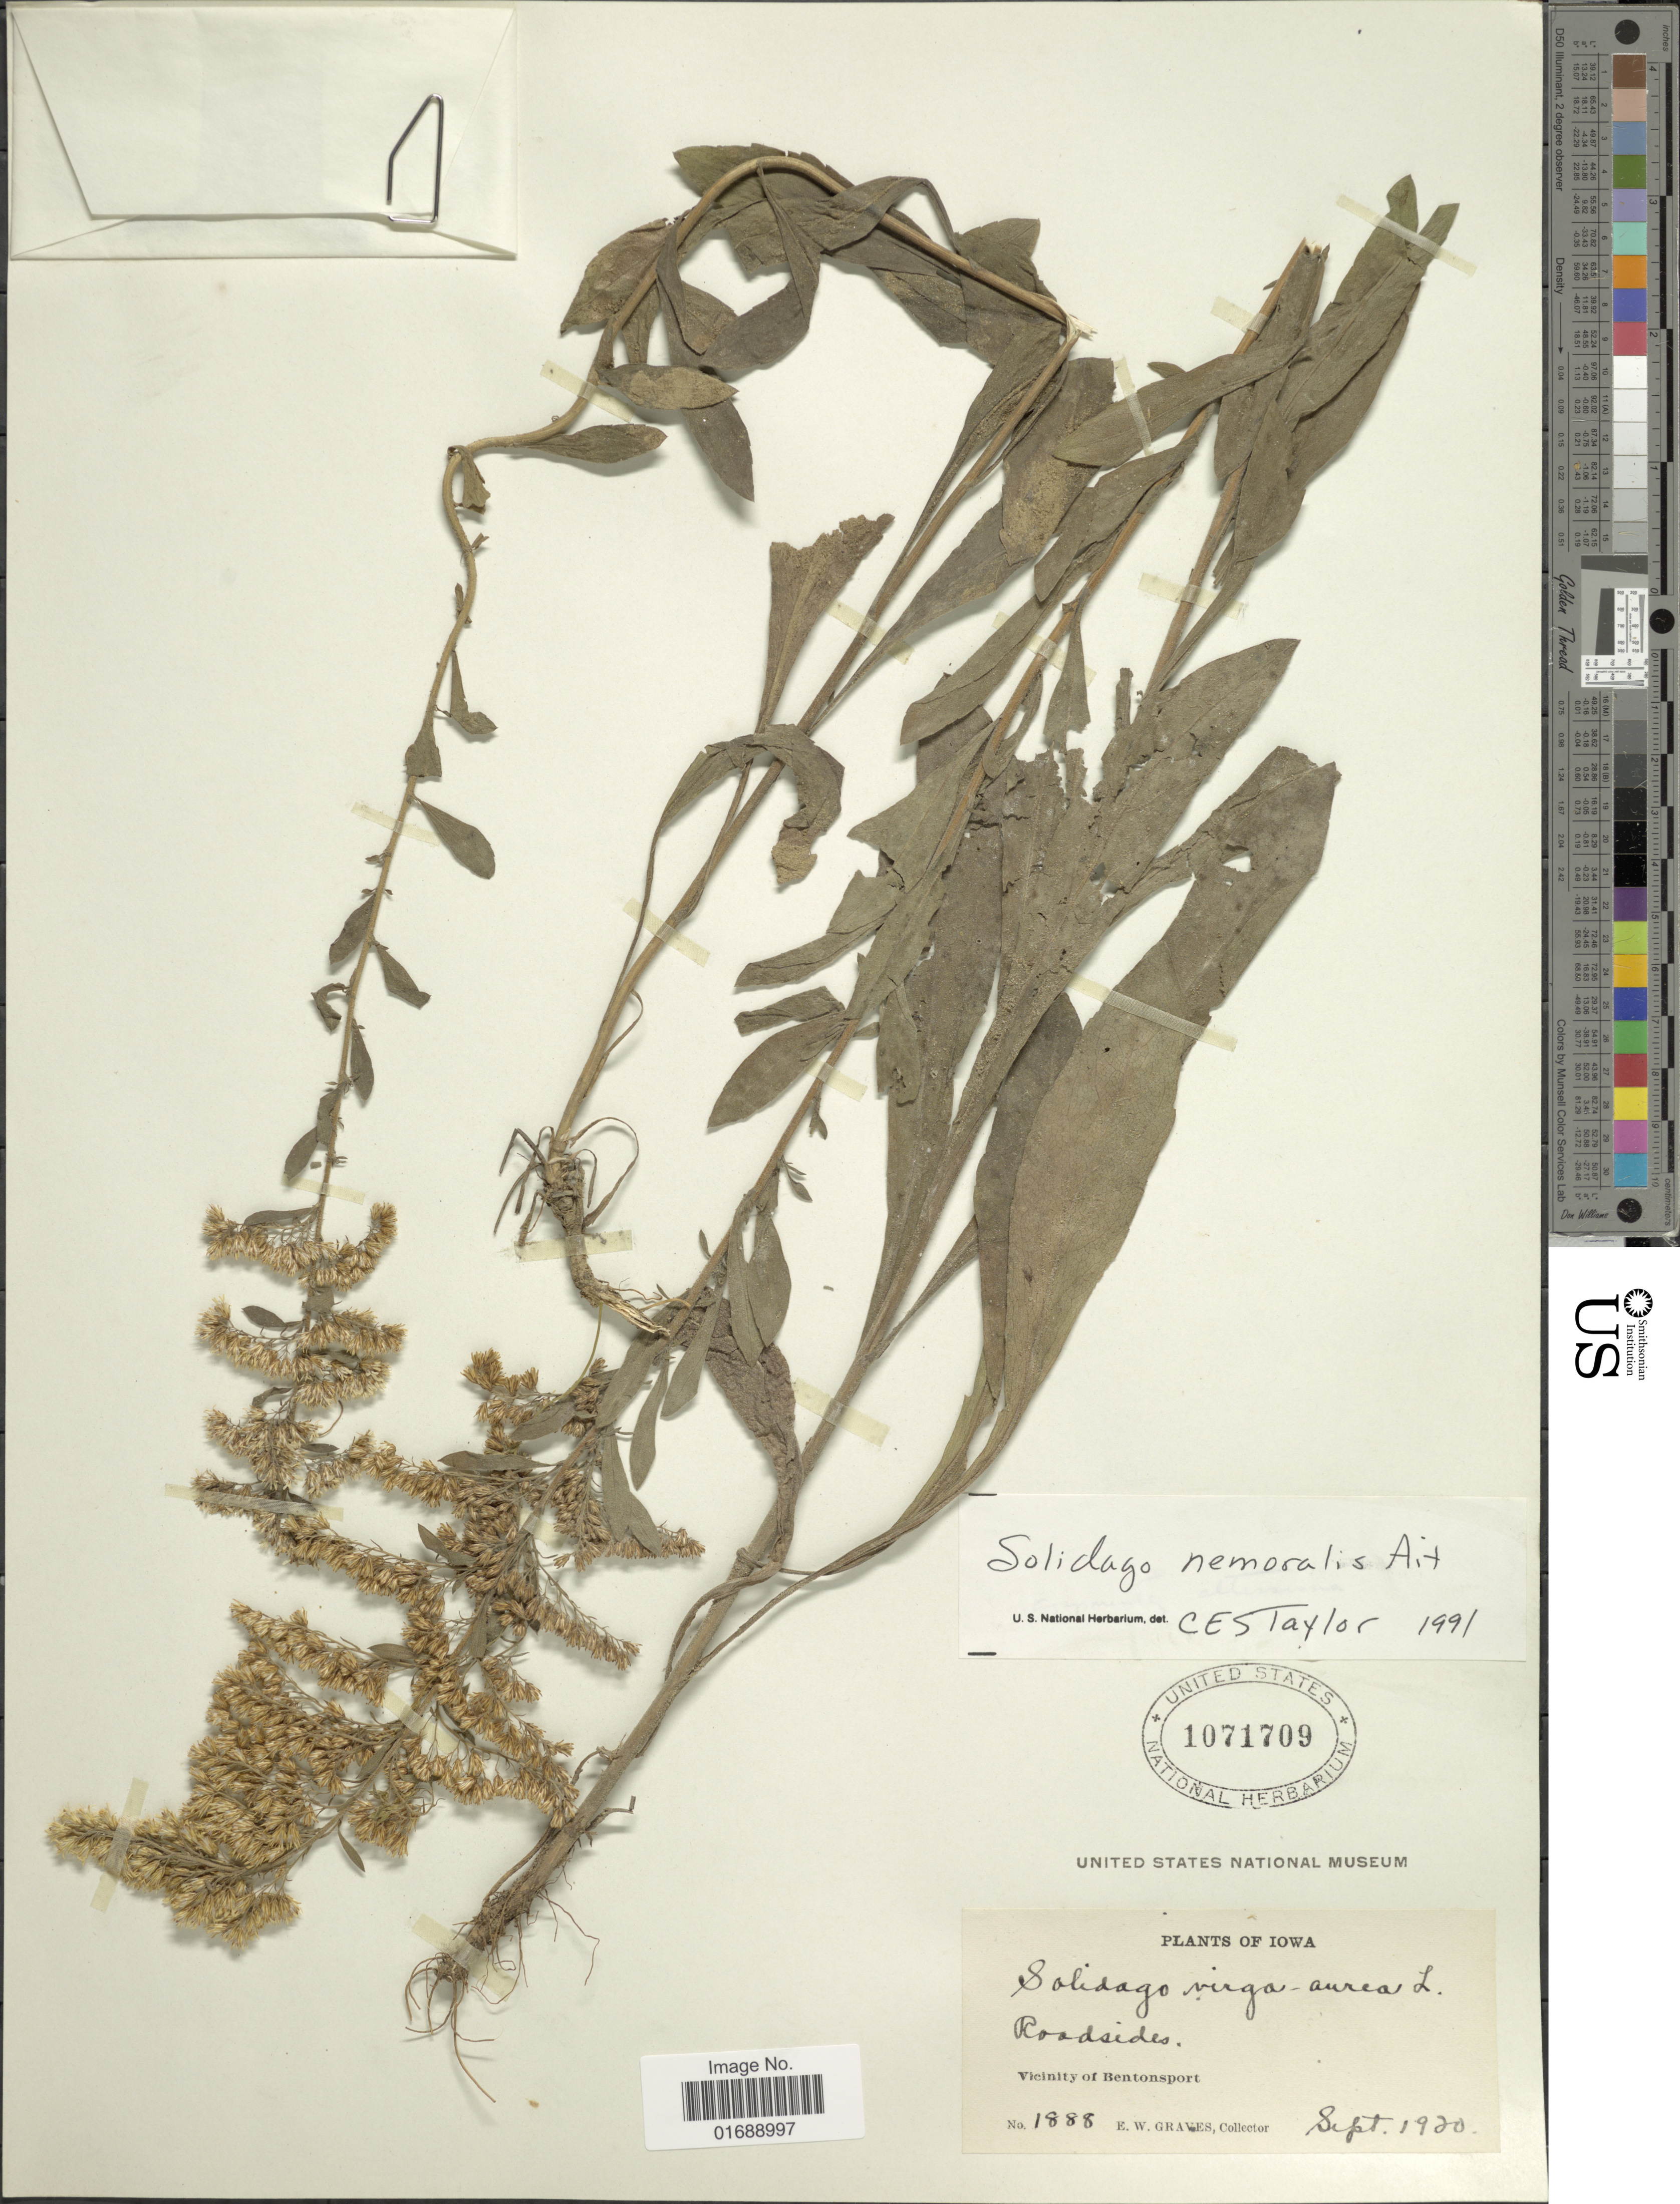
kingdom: Plantae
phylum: Tracheophyta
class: Magnoliopsida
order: Asterales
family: Asteraceae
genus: Solidago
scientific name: Solidago nemoralis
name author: Aiton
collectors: E. Graves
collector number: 1888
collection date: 1980-09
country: United States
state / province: Iowa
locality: Vicinity of Bentonsport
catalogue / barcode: US 1071709